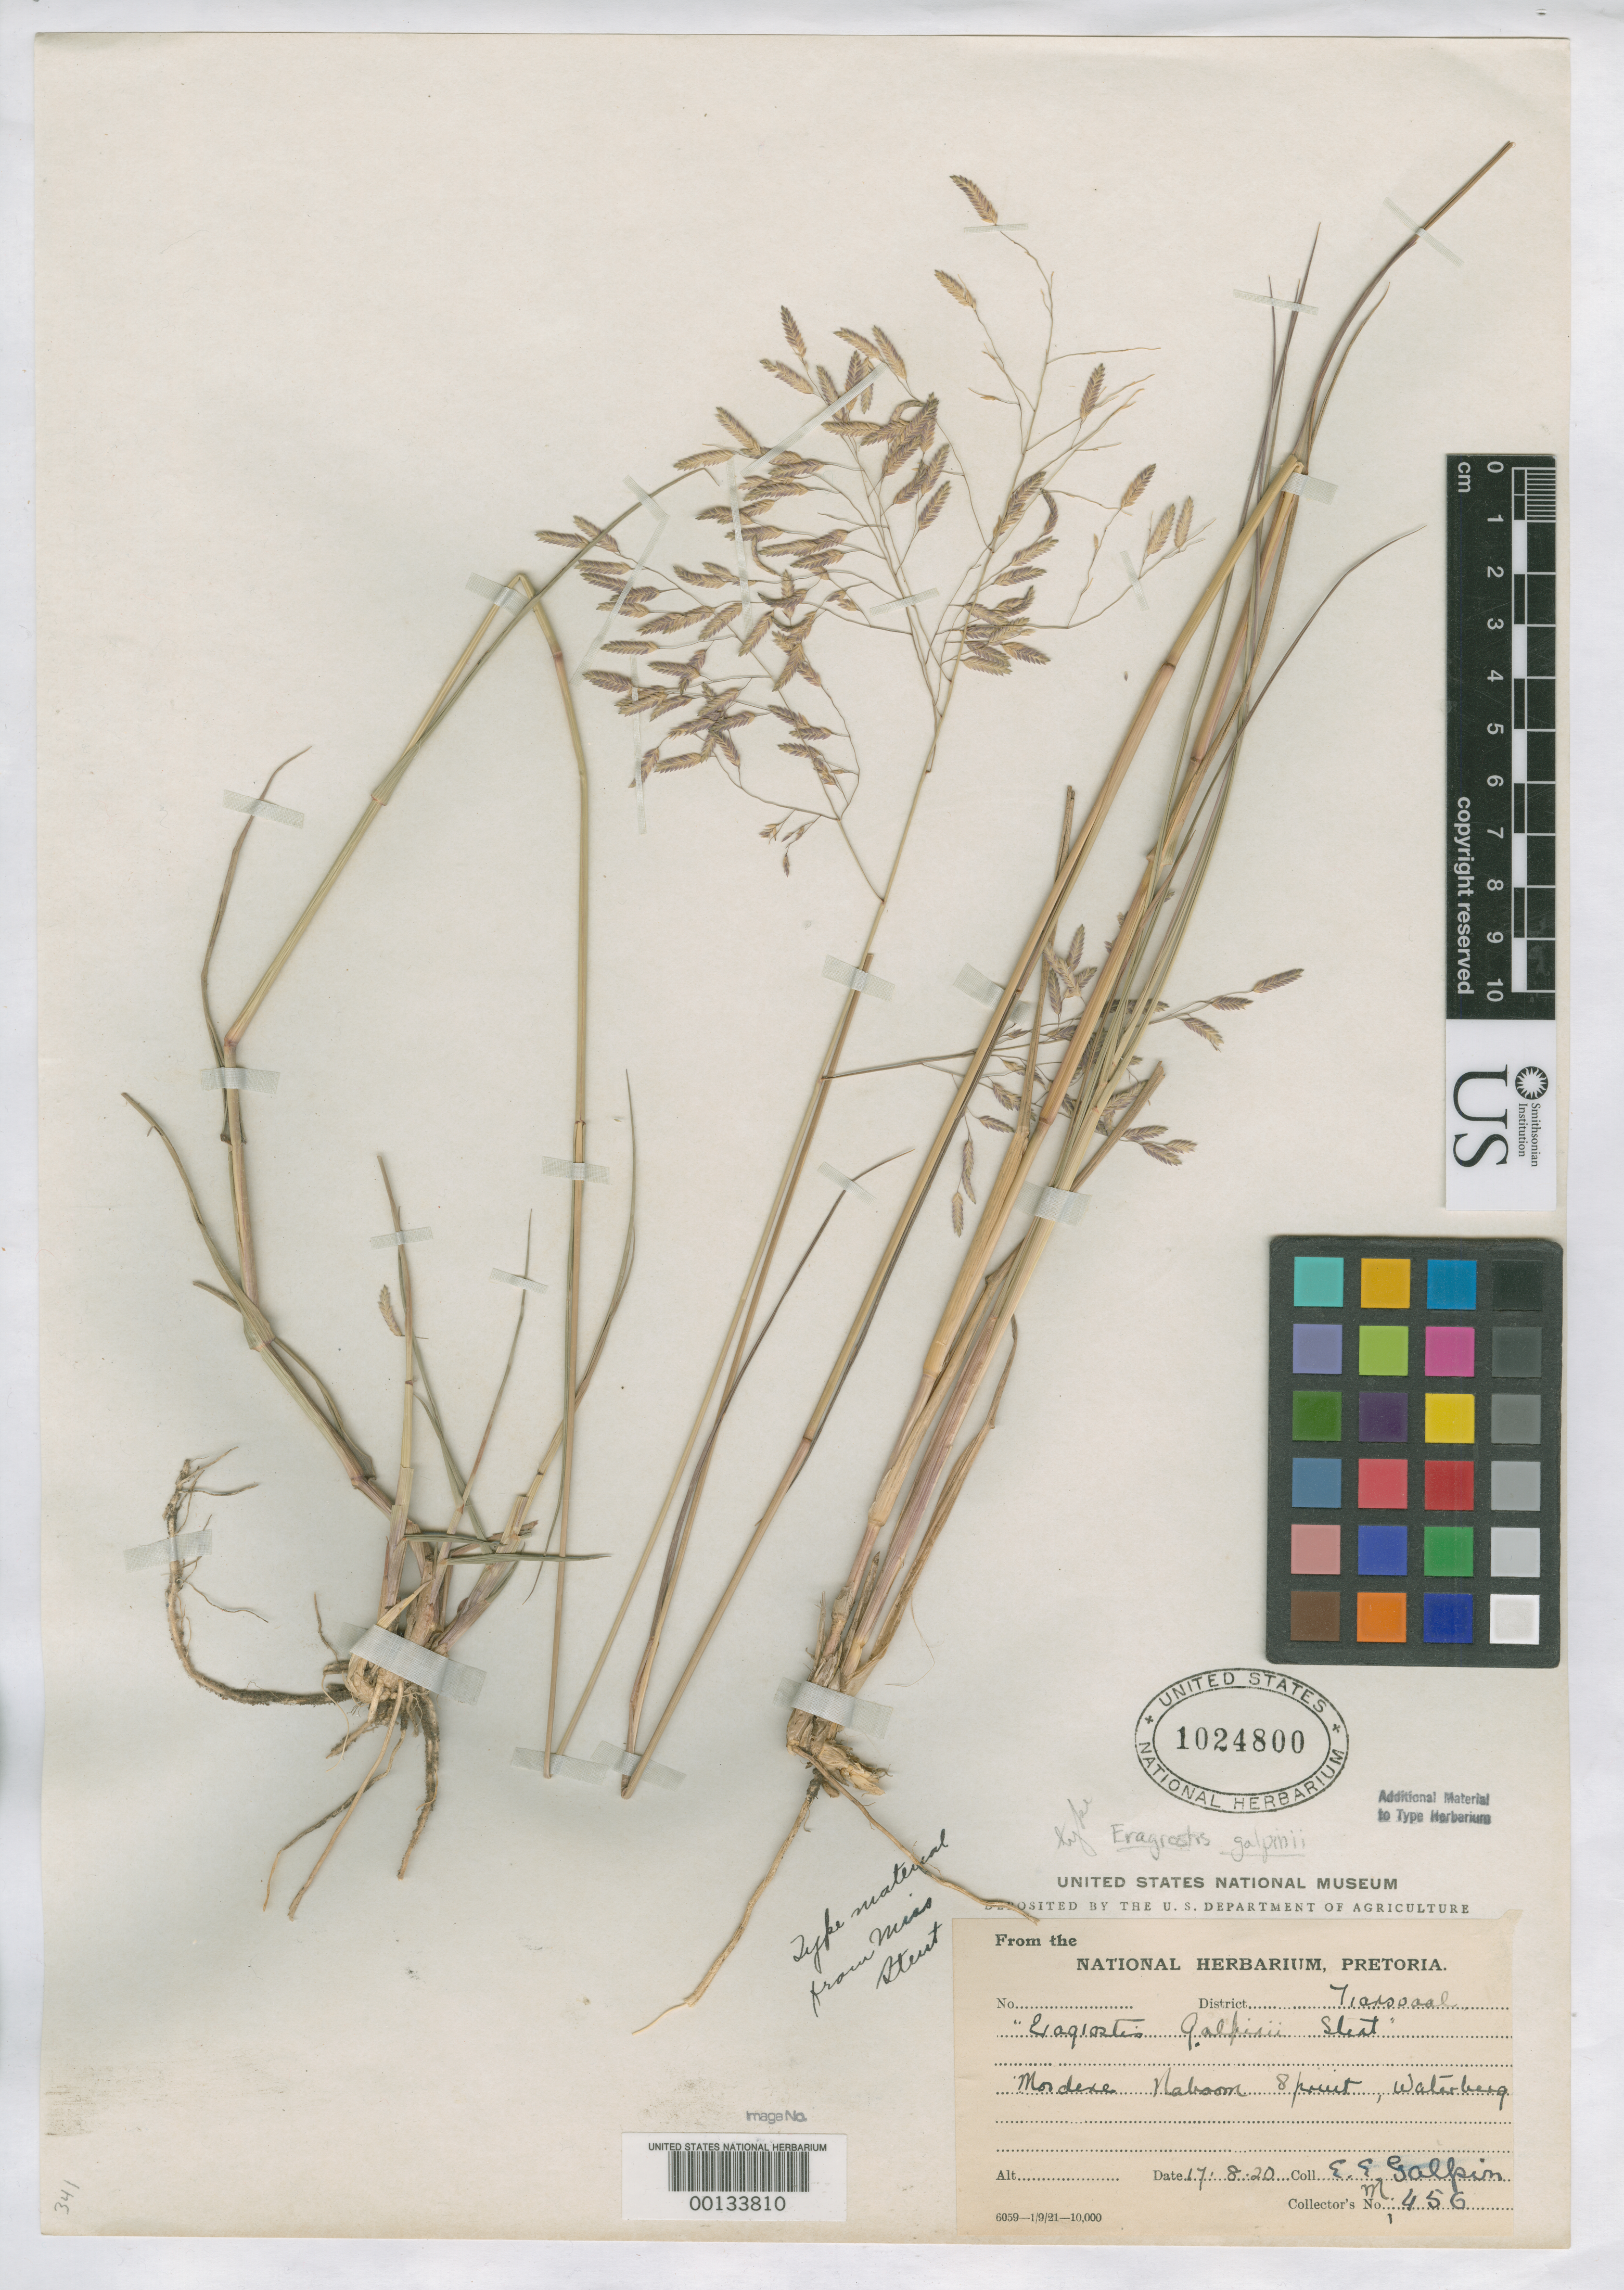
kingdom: Plantae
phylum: Tracheophyta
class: Liliopsida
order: Poales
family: Poaceae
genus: Eragrostis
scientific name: Eragrostis galpinii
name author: Stent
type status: Isotype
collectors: E. Galpin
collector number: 456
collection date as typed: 17 Aug 1920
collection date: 1920-08-17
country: South Africa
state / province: Limpopo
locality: Pretoria Mosdene, Nabomspruit, Waterberg. Transvaal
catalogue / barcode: US 1024800